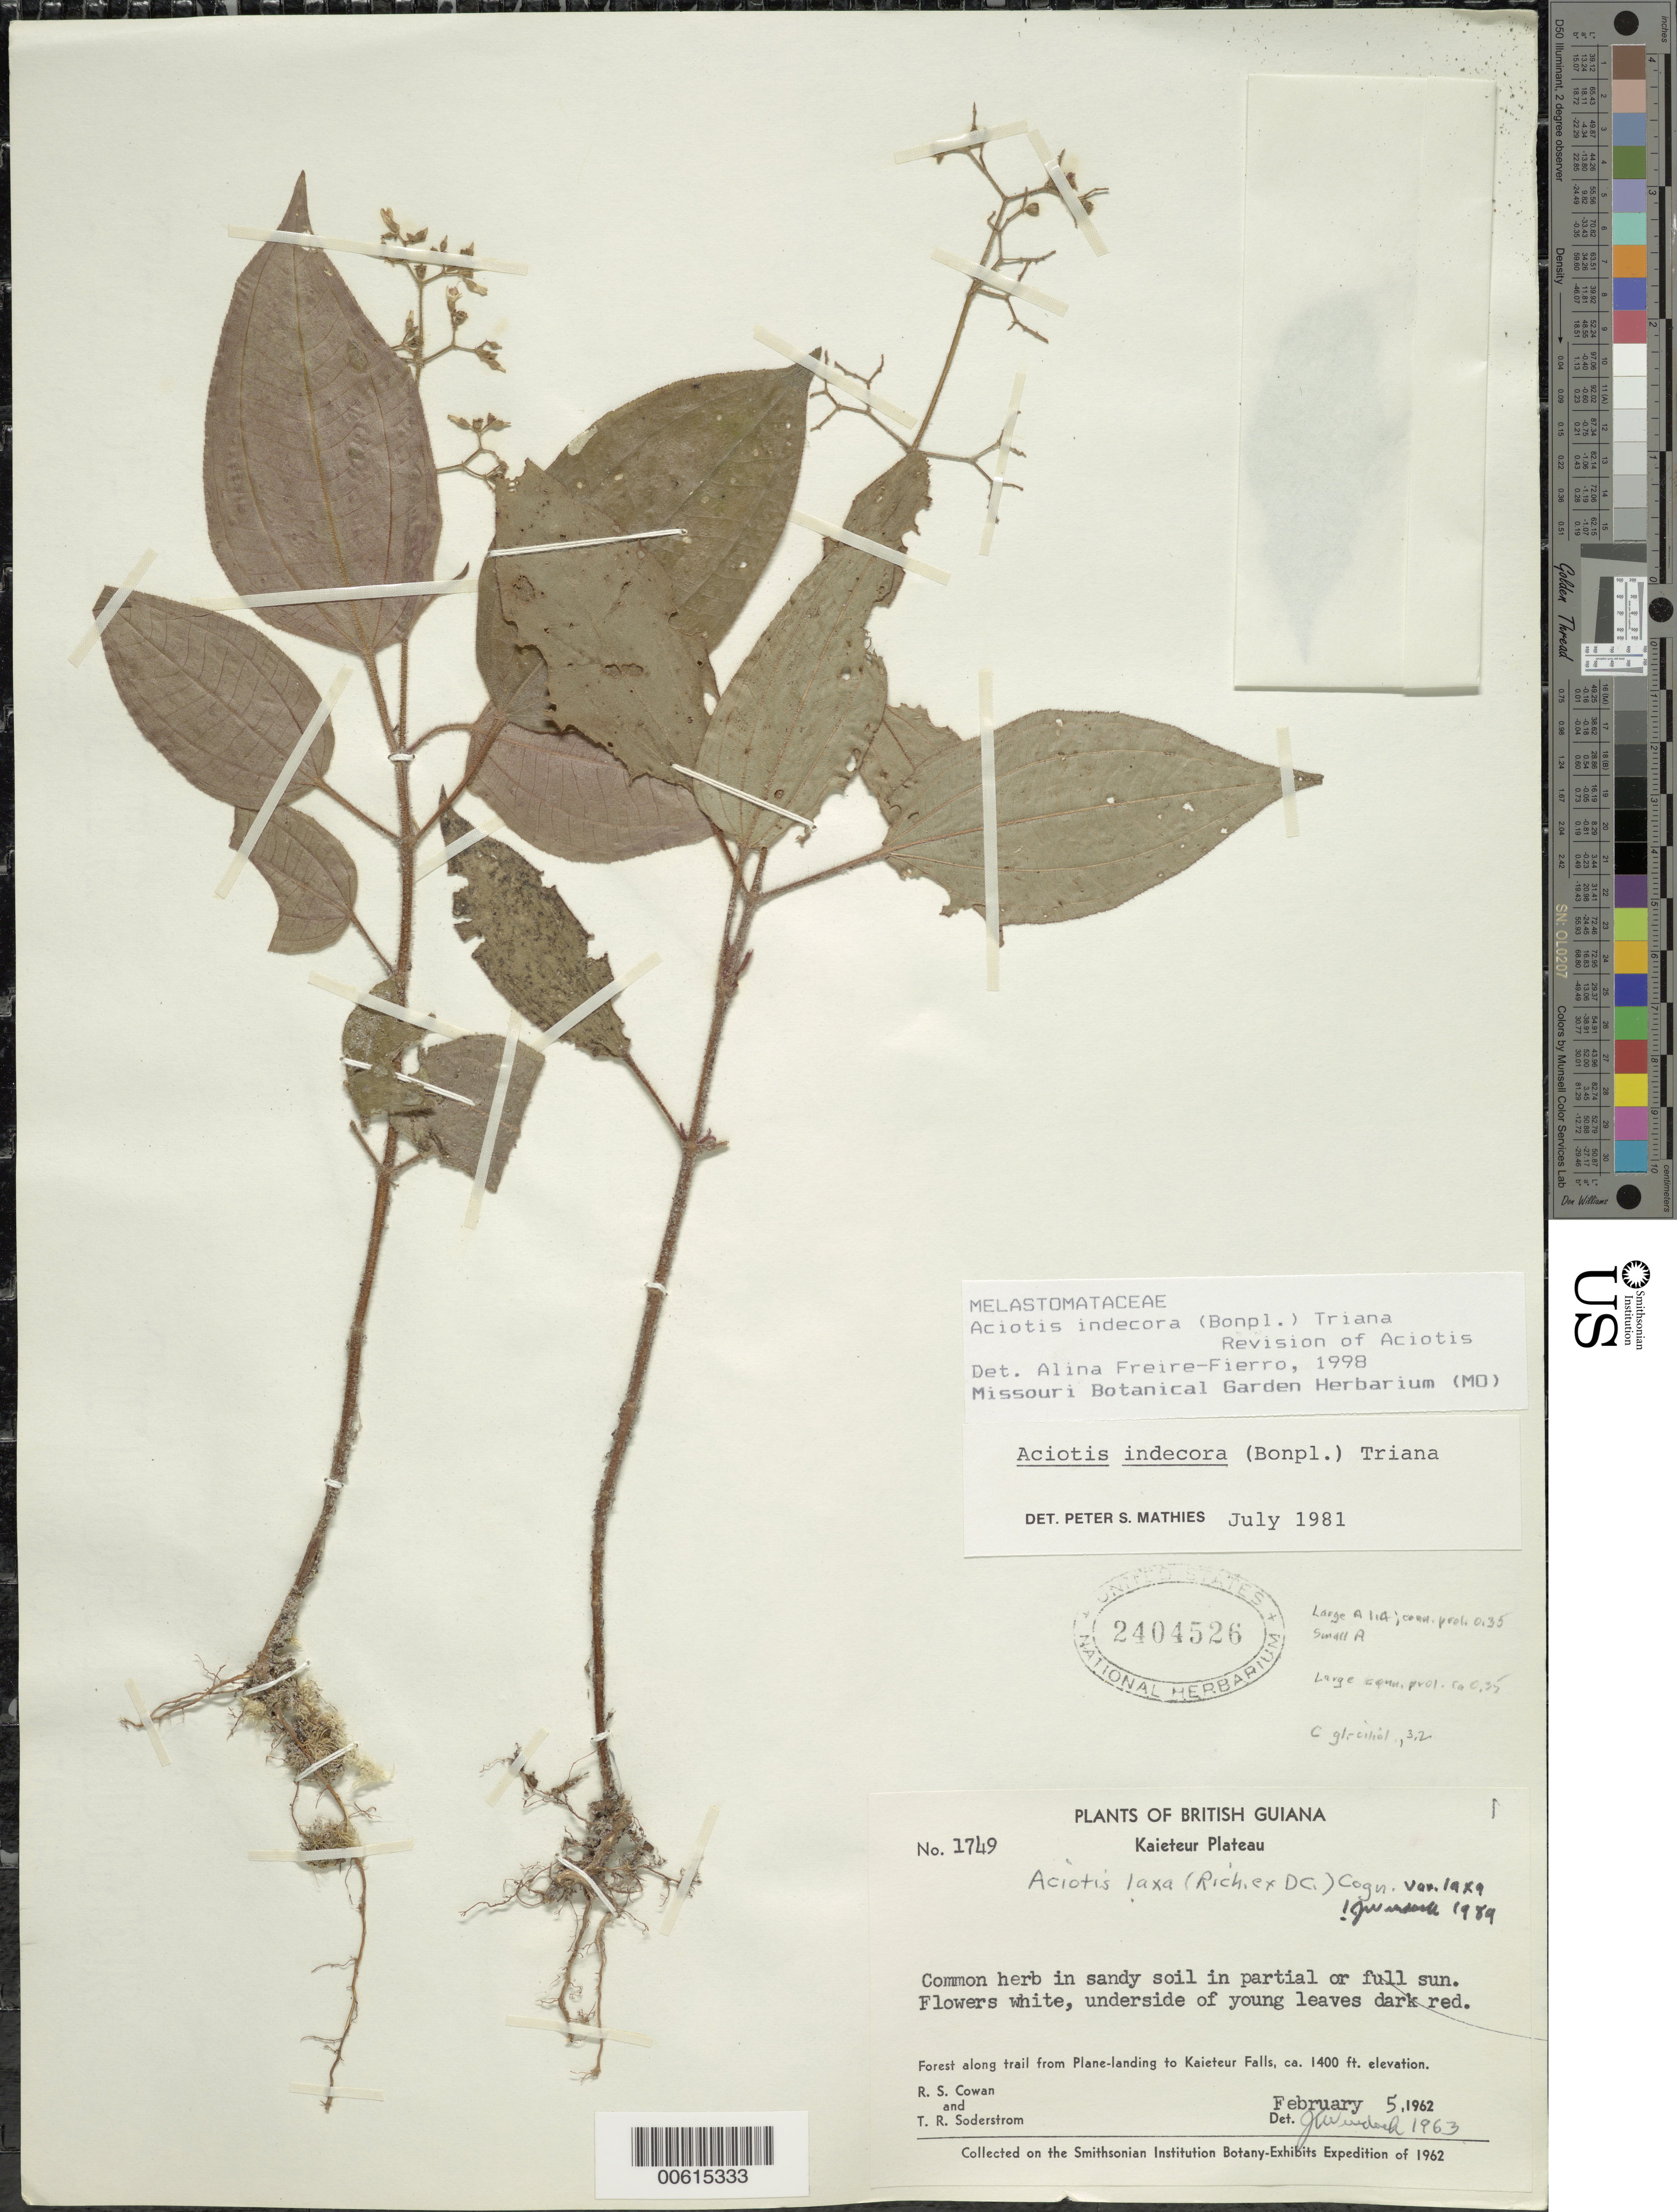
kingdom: Plantae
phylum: Tracheophyta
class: Magnoliopsida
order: Myrtales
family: Melastomataceae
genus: Aciotis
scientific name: Aciotis indecora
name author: (Bonpl.) Triana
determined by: Freire-Fierro, A.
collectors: R. S. Cowan & T. R. Soderstrom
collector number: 1749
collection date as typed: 5-Feb-62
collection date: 1962-02-05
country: Guyana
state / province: Potaro-Siparuni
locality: Kaieteur Plateau, along trail from plane landing to Kaieteur Falls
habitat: Sandy soil in partial or full sun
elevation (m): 427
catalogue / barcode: US 2404526